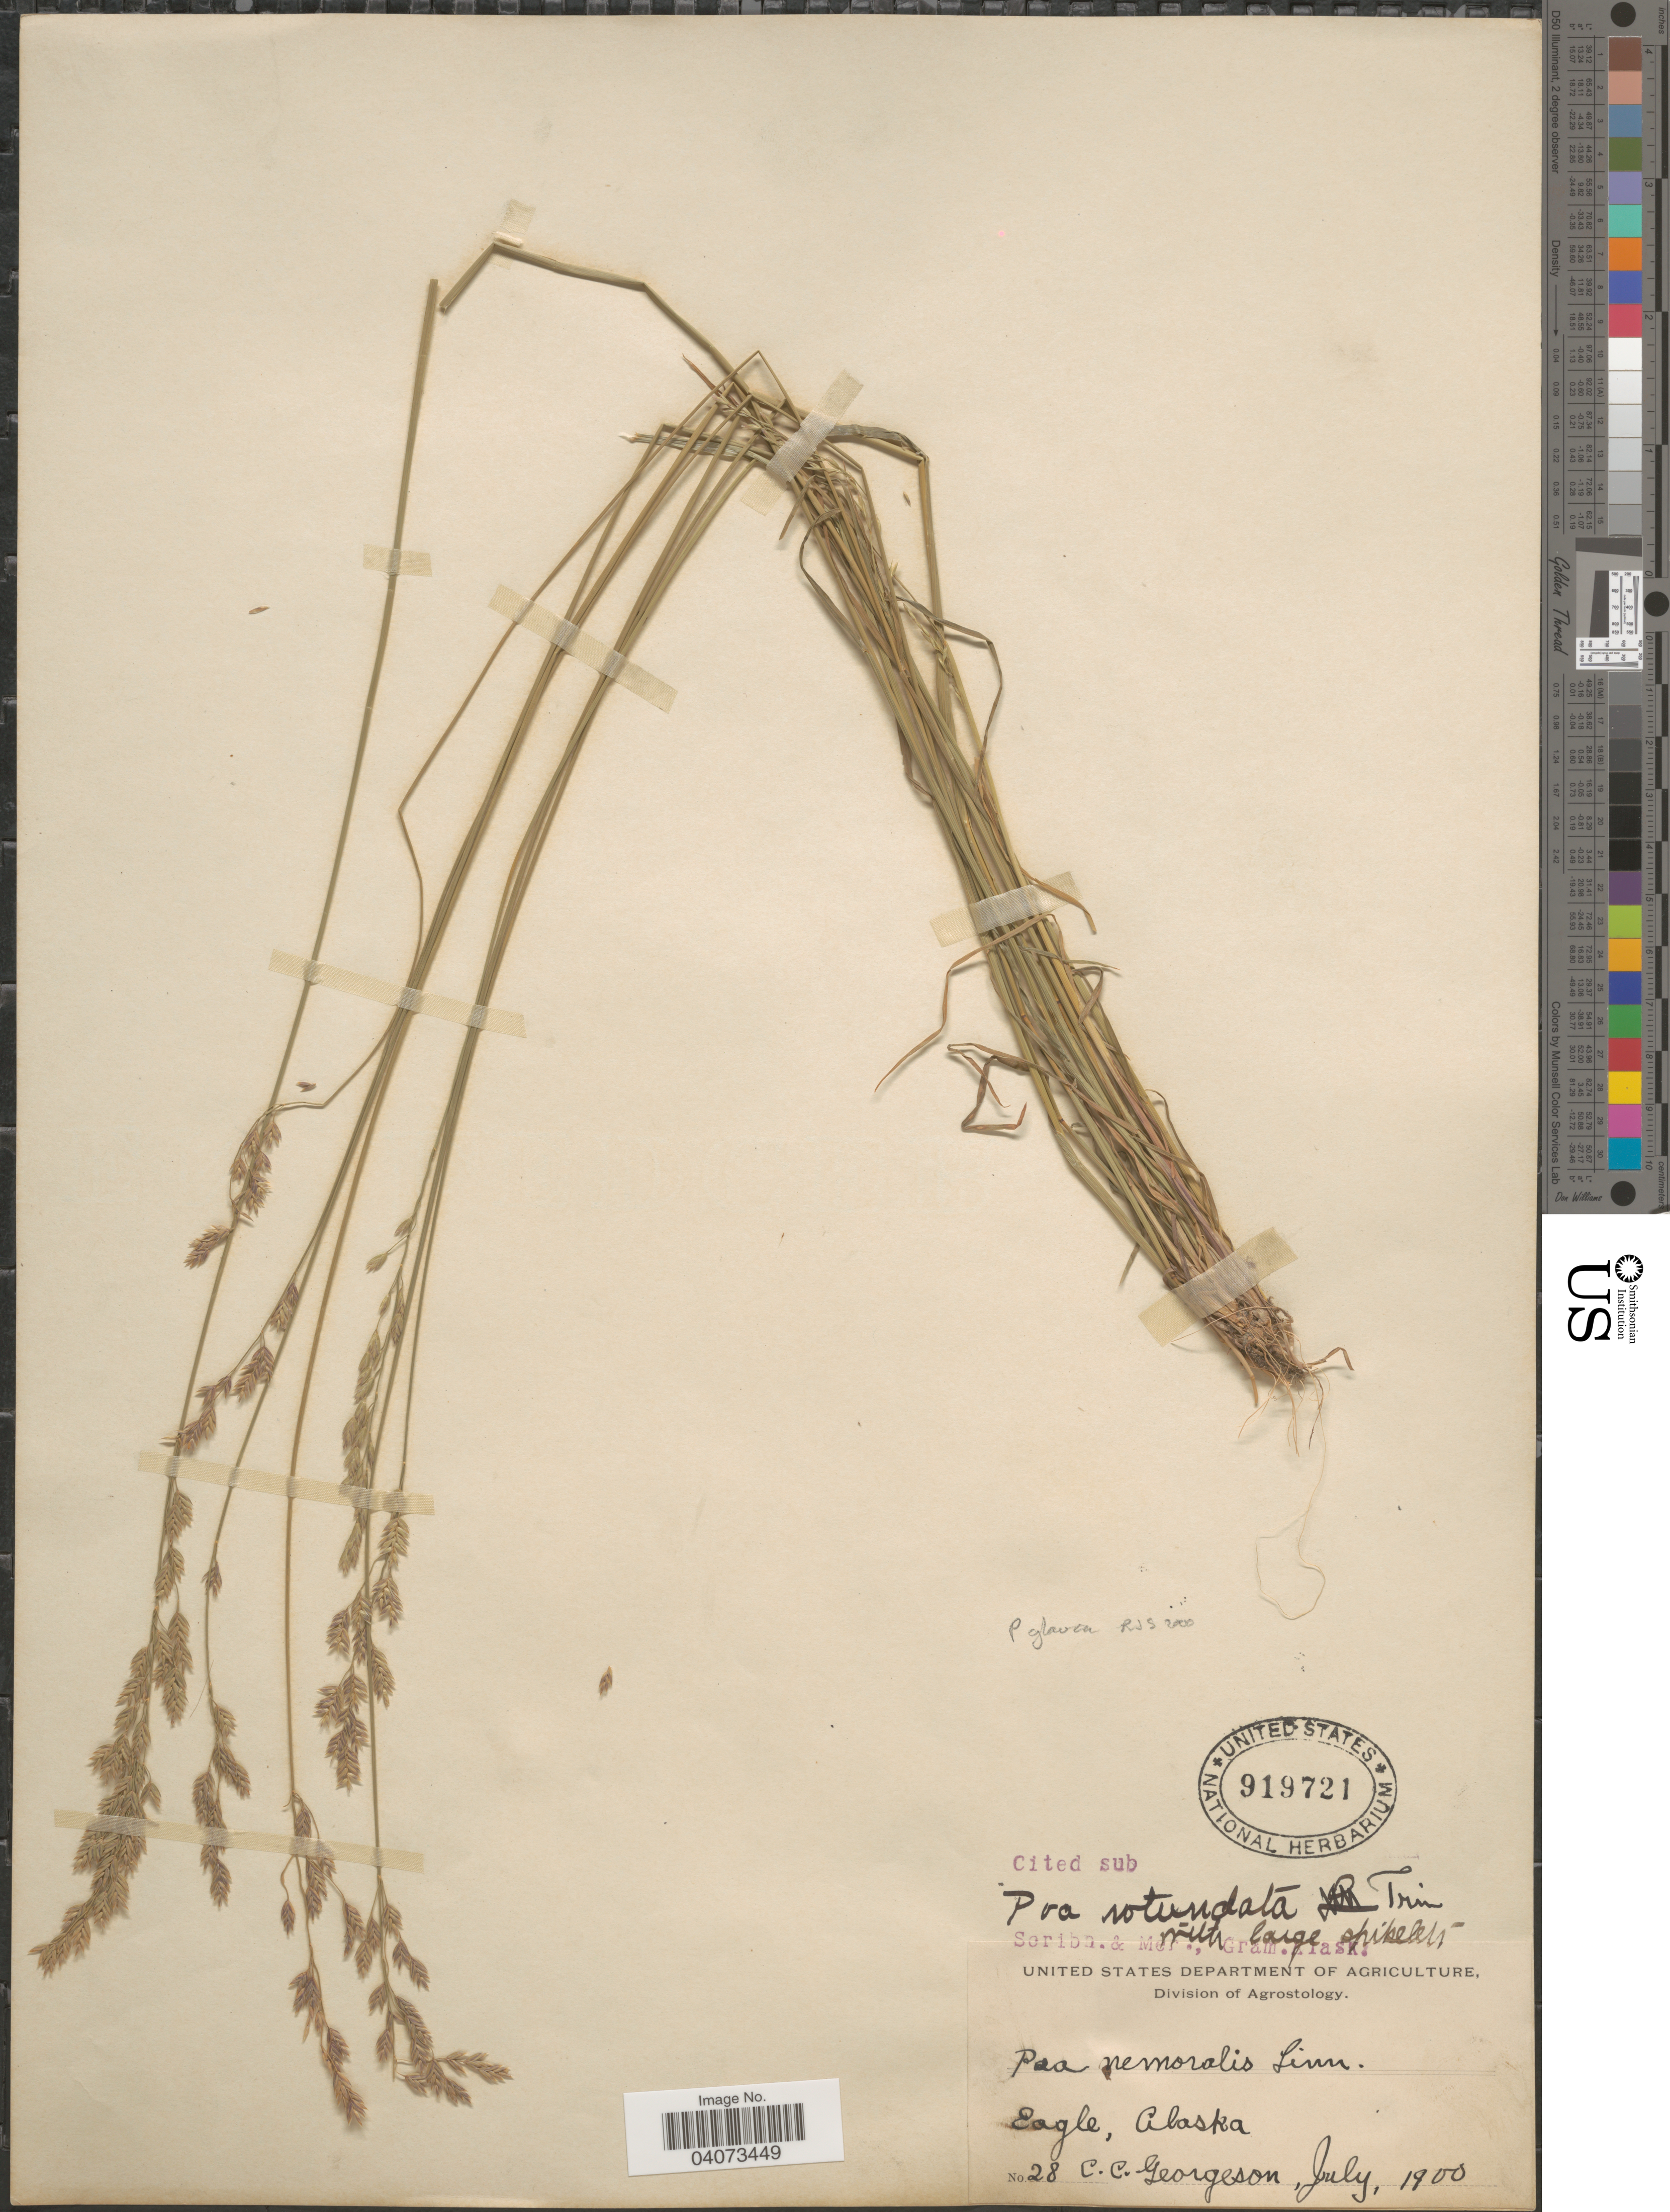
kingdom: Plantae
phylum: Tracheophyta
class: Liliopsida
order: Poales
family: Poaceae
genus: Poa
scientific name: Poa glauca fo. rotundata ined.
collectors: C. Georgeson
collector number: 28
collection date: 1900-07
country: United States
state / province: Alaska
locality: Eagle.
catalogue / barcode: US 919721